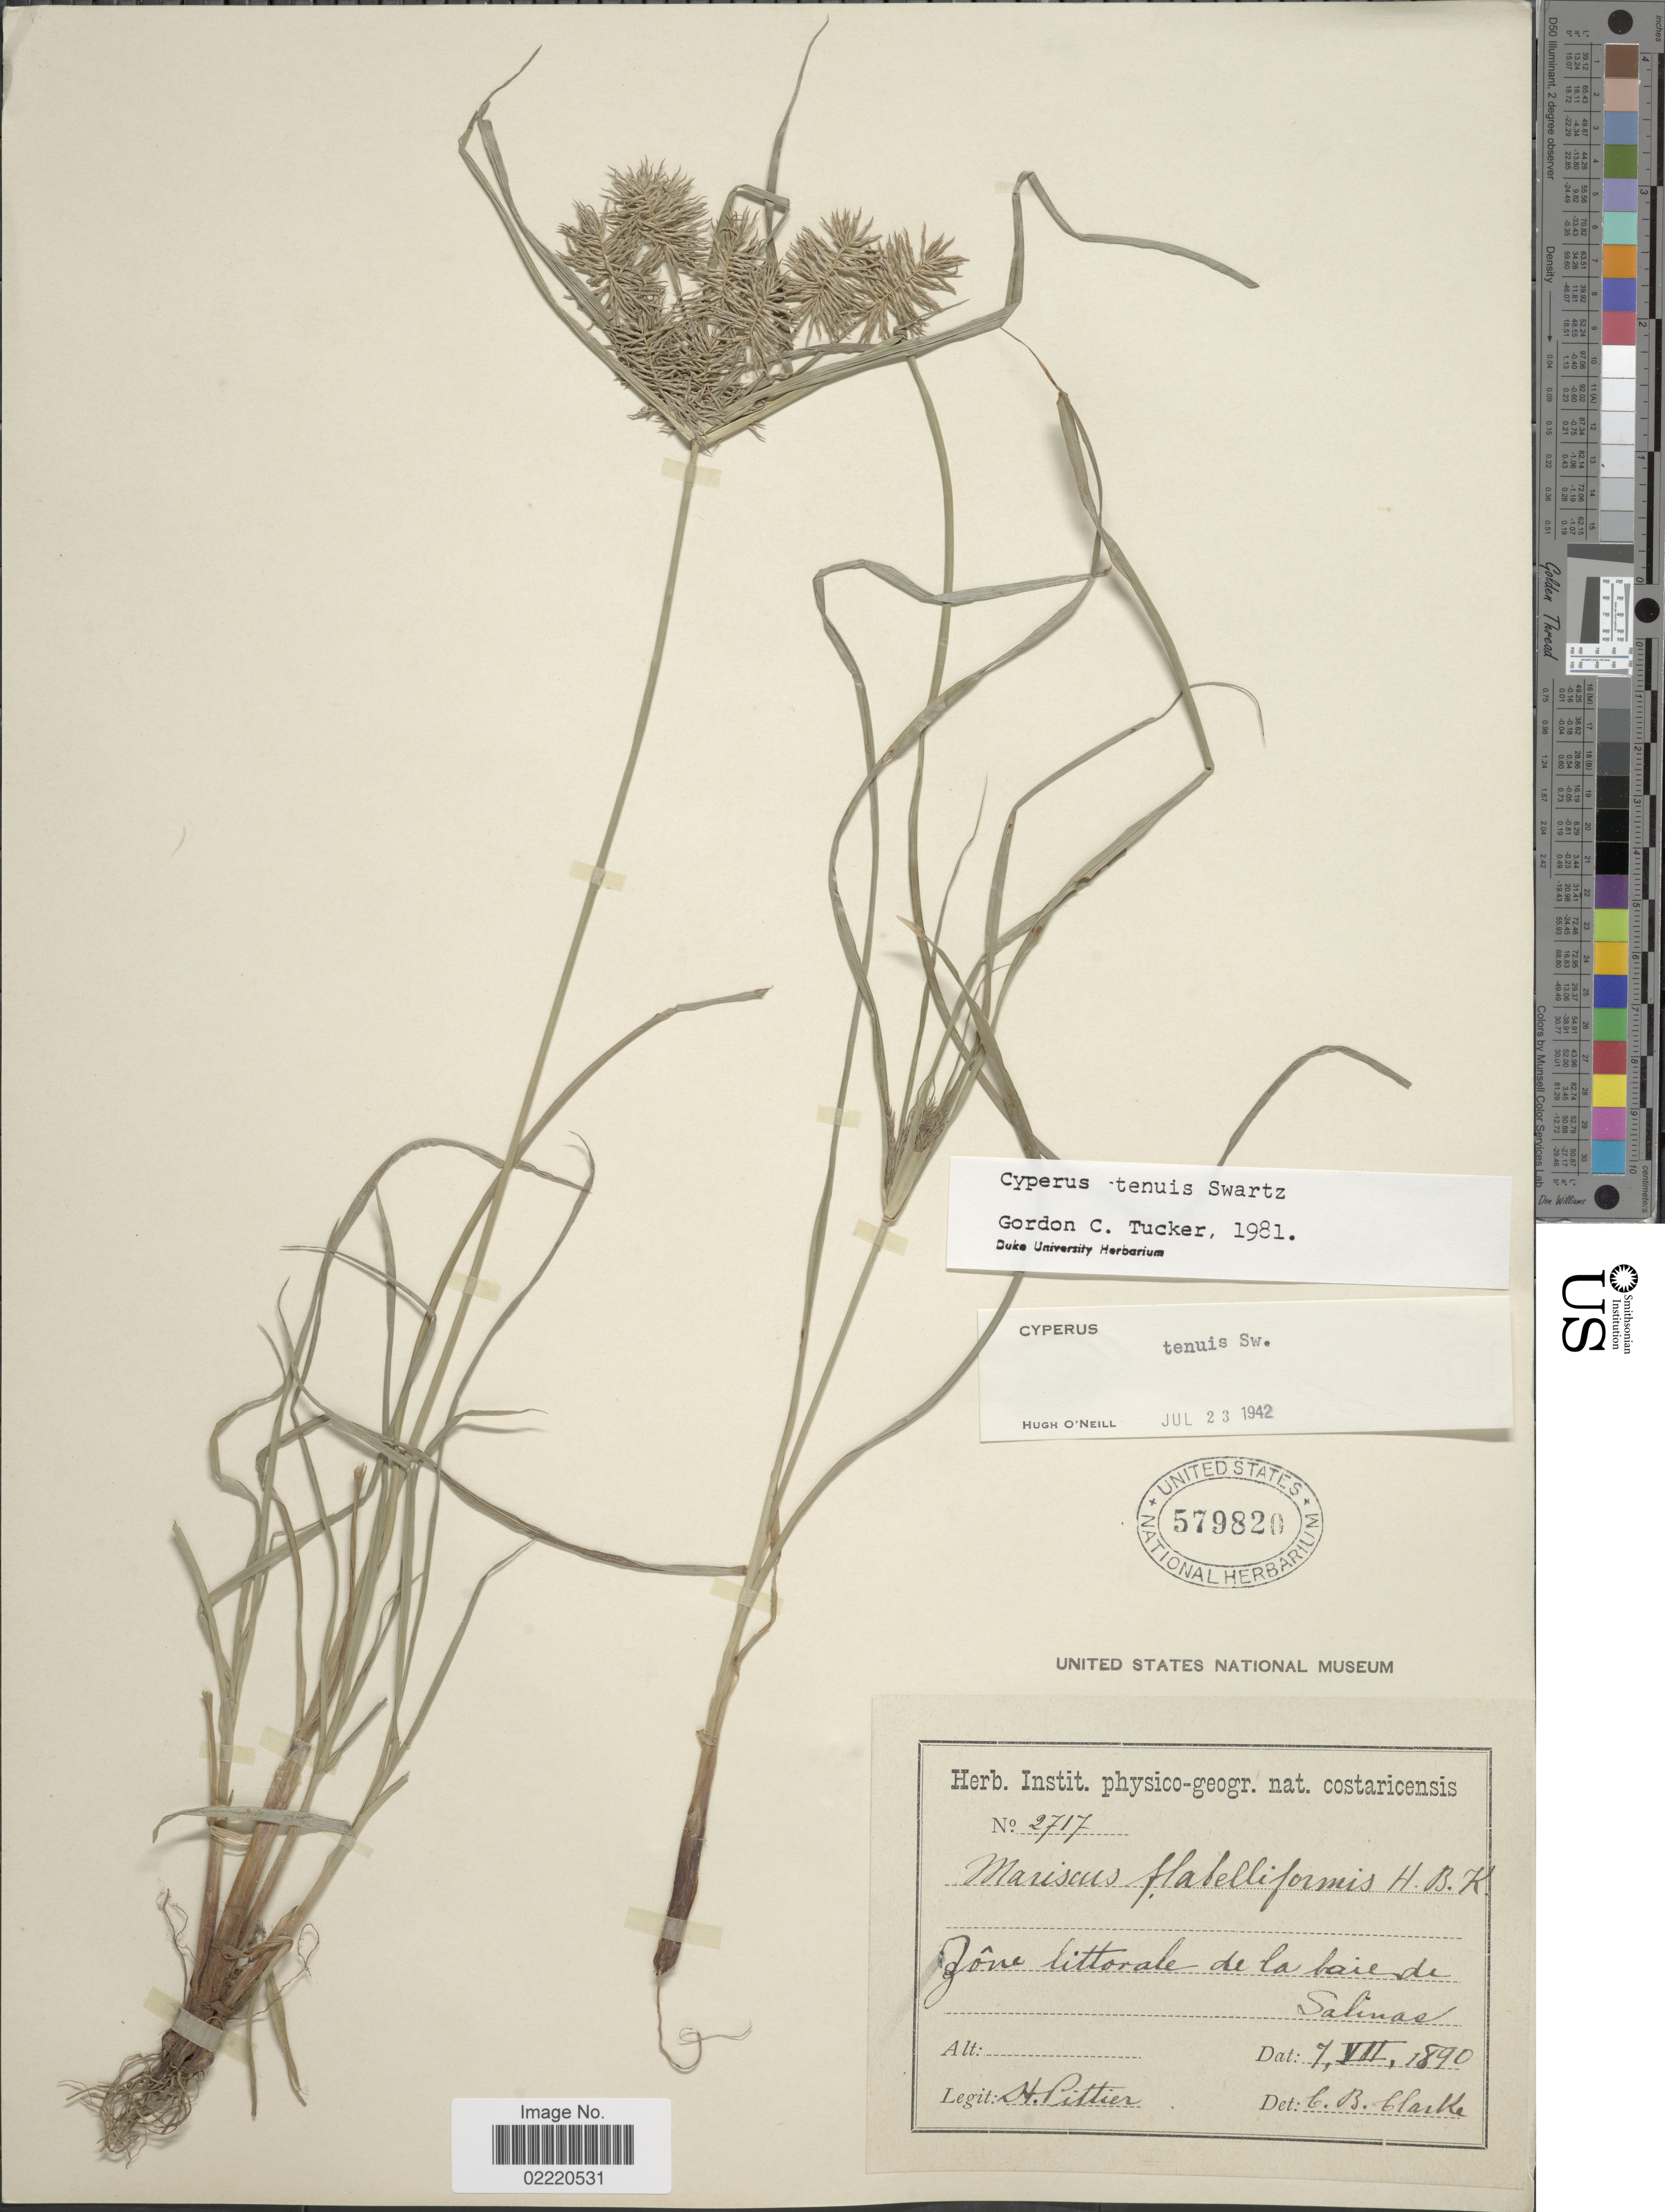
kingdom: Plantae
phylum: Tracheophyta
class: Liliopsida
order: Poales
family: Cyperaceae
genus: Cyperus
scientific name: Cyperus tenuis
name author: Sw.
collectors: H. F. Pittier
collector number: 2717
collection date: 1890-07-07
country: Costa Rica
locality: Zone littorale de la baie de Salinas.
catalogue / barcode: US 579820